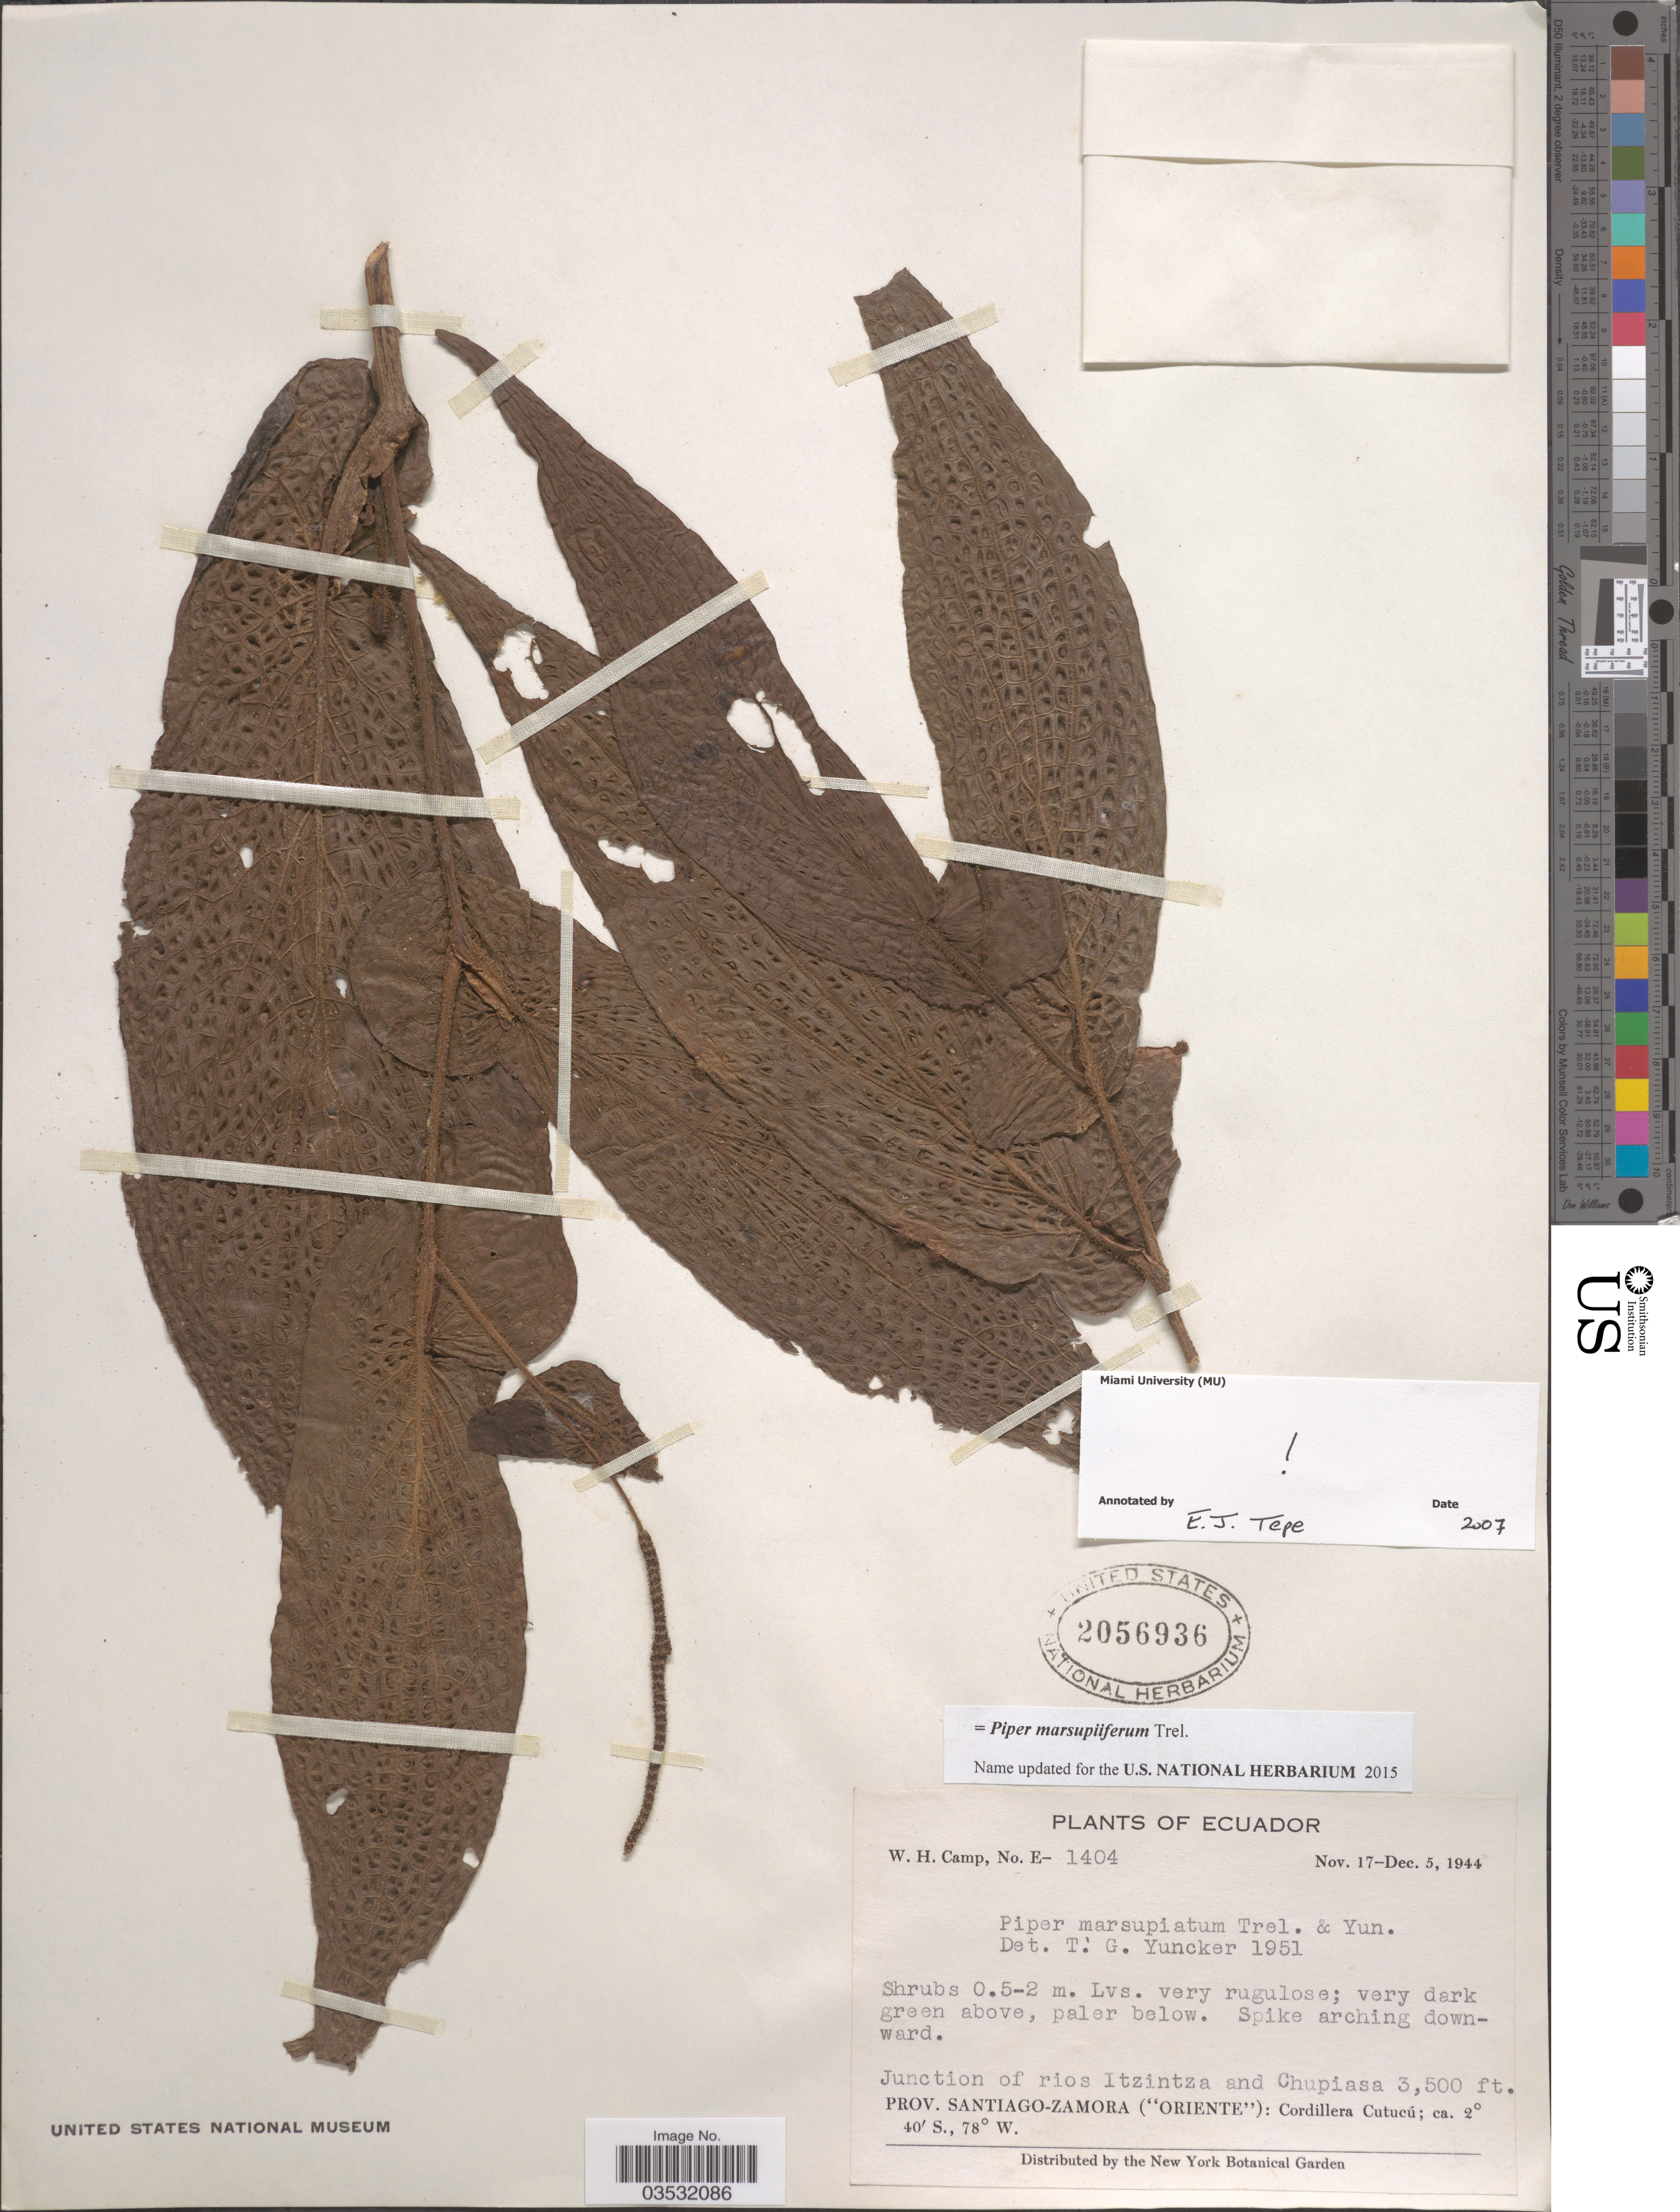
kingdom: Plantae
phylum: Tracheophyta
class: Magnoliopsida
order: Piperales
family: Piperaceae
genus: Piper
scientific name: Piper marsupiiferum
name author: Trel. in J.F. Macbr.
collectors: W. H. Camp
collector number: E-1404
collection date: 1944-11-17/1944-12-05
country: Ecuador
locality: Junction of rios Itzintza and Chupiasa. Prov. Santiago-Zamora ('Oriente'): Cordillera Cutucú.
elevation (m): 1067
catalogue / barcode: US 2056936